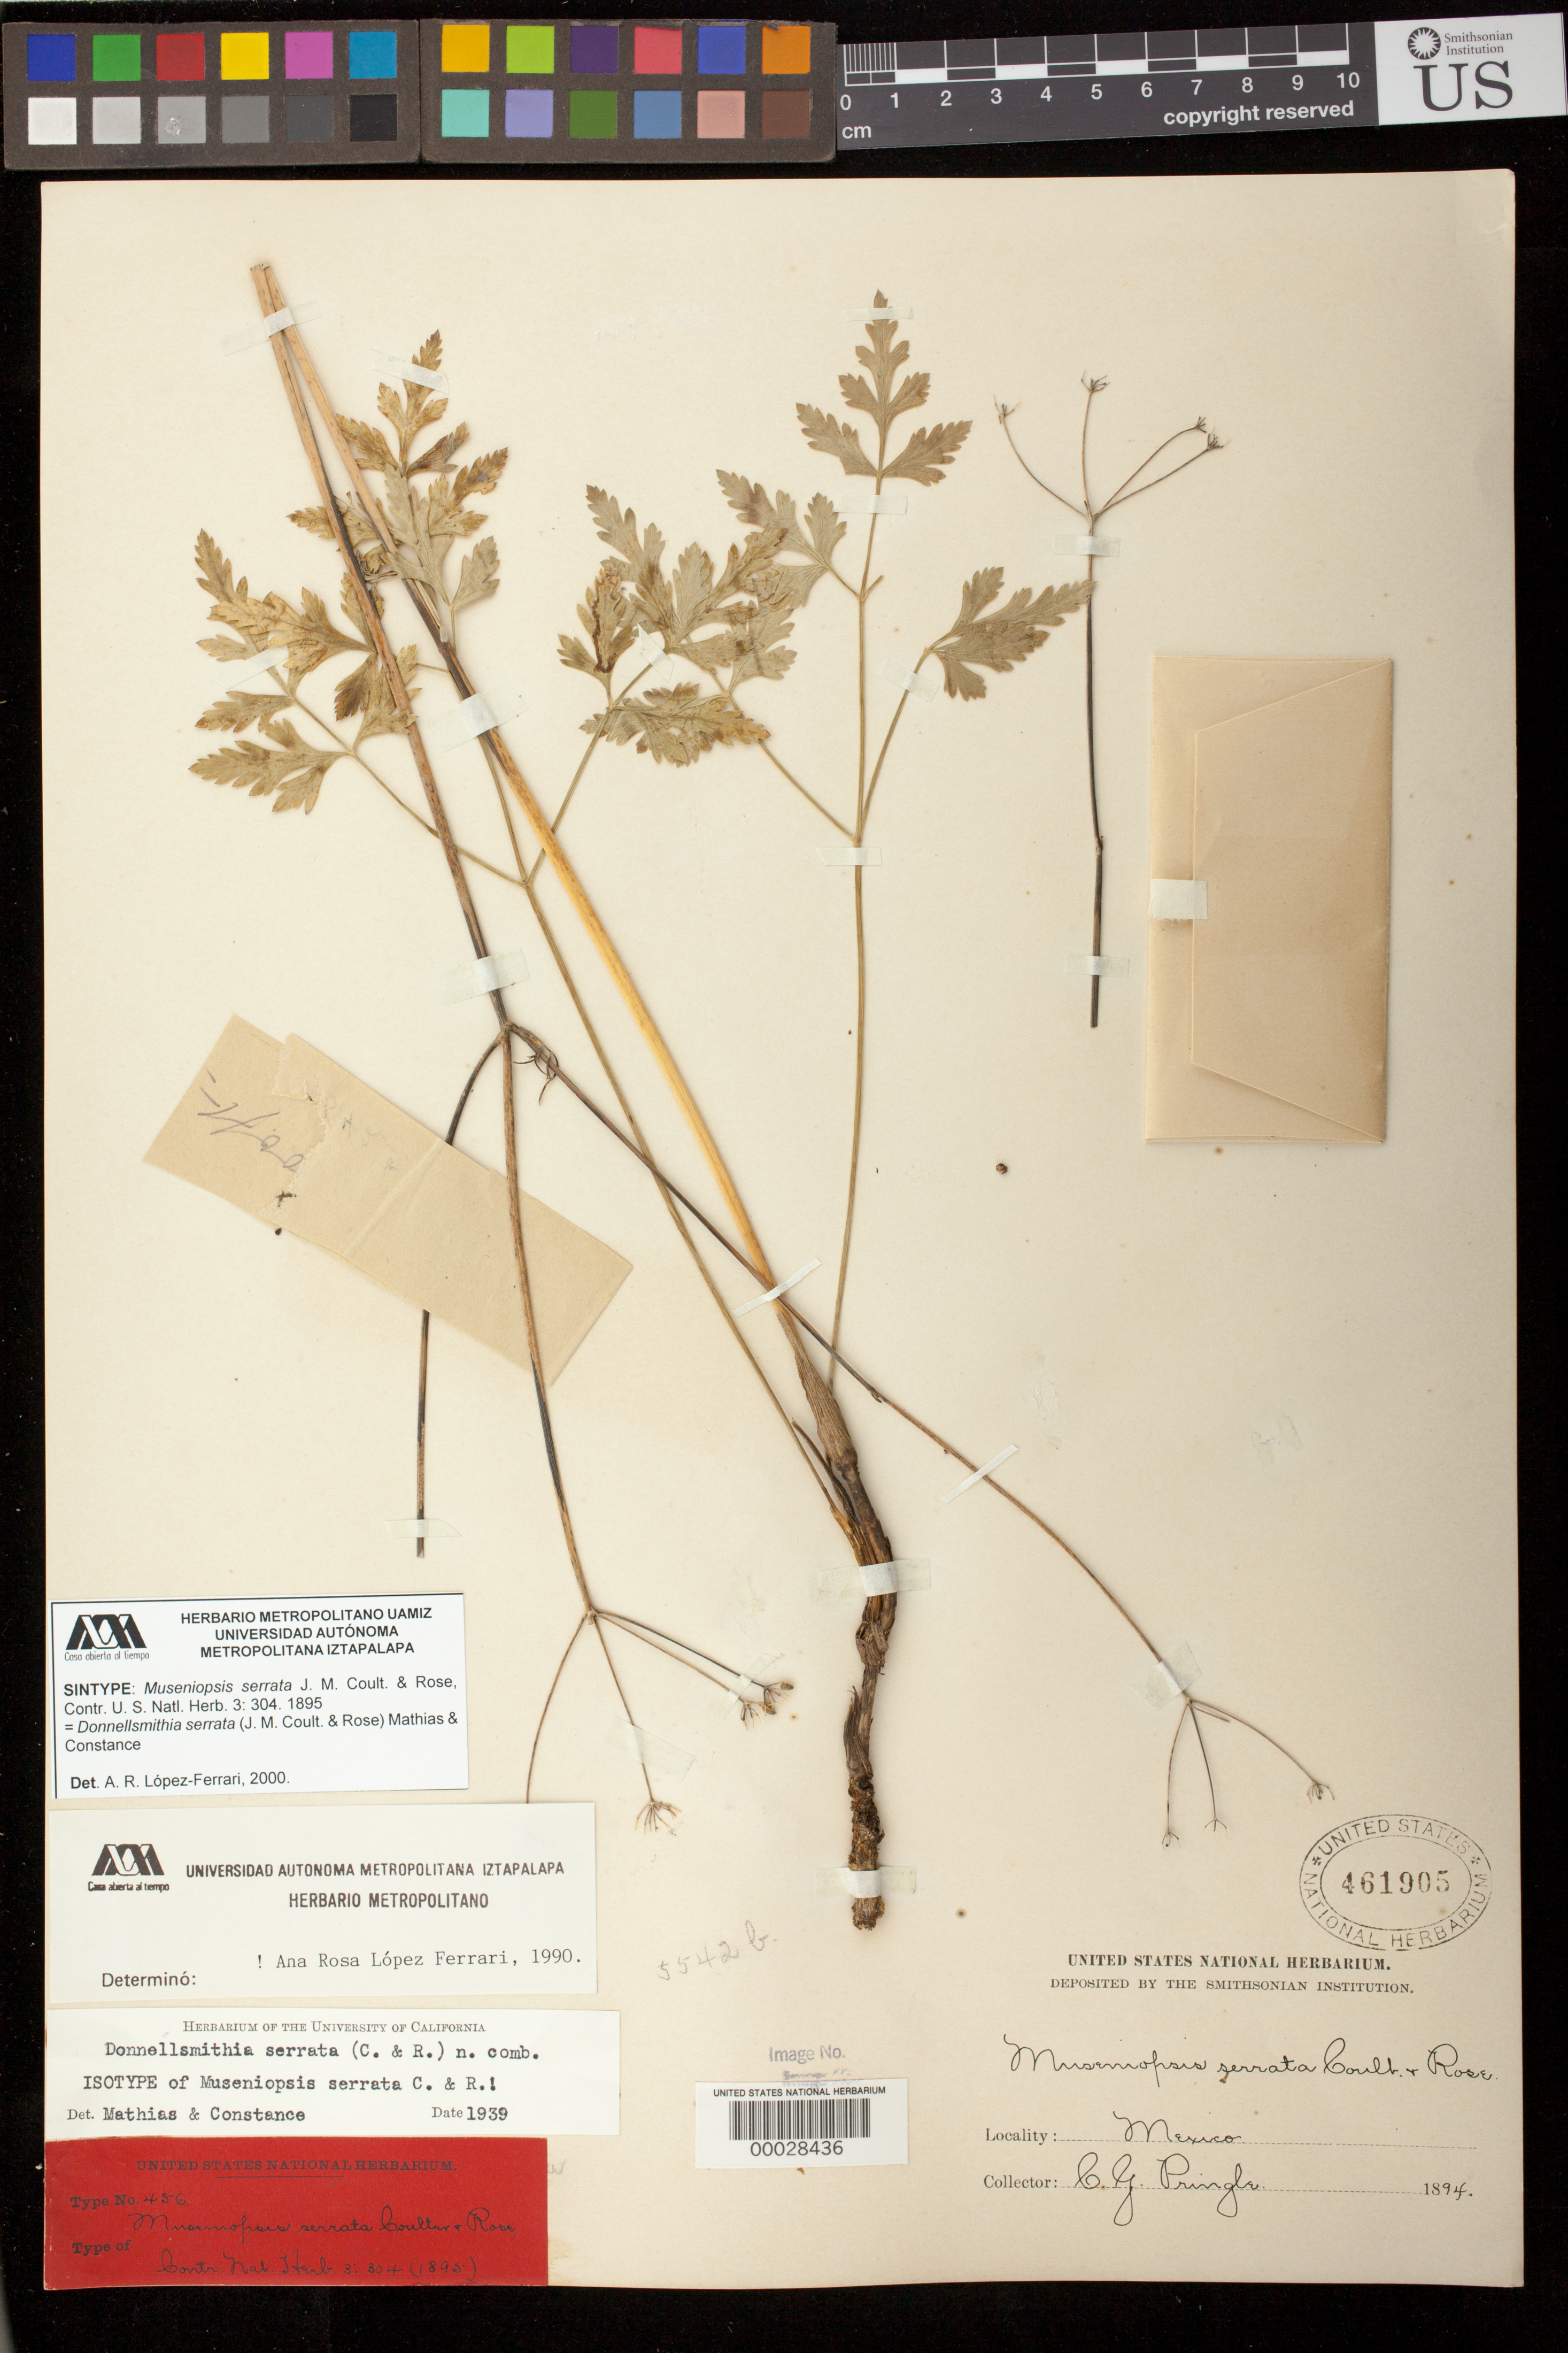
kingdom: Plantae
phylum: Tracheophyta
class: Magnoliopsida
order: Apiales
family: Apiaceae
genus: Museniopsis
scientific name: Museniopsis serrata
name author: J.M. Coult. & Rose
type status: Isolectotype; Syntype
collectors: C. G. Pringle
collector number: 5542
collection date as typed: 21 Aug 1894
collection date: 1894-08-21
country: Mexico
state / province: Oaxaca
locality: Mts. of Continental Divide.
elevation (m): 2286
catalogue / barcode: US 461905